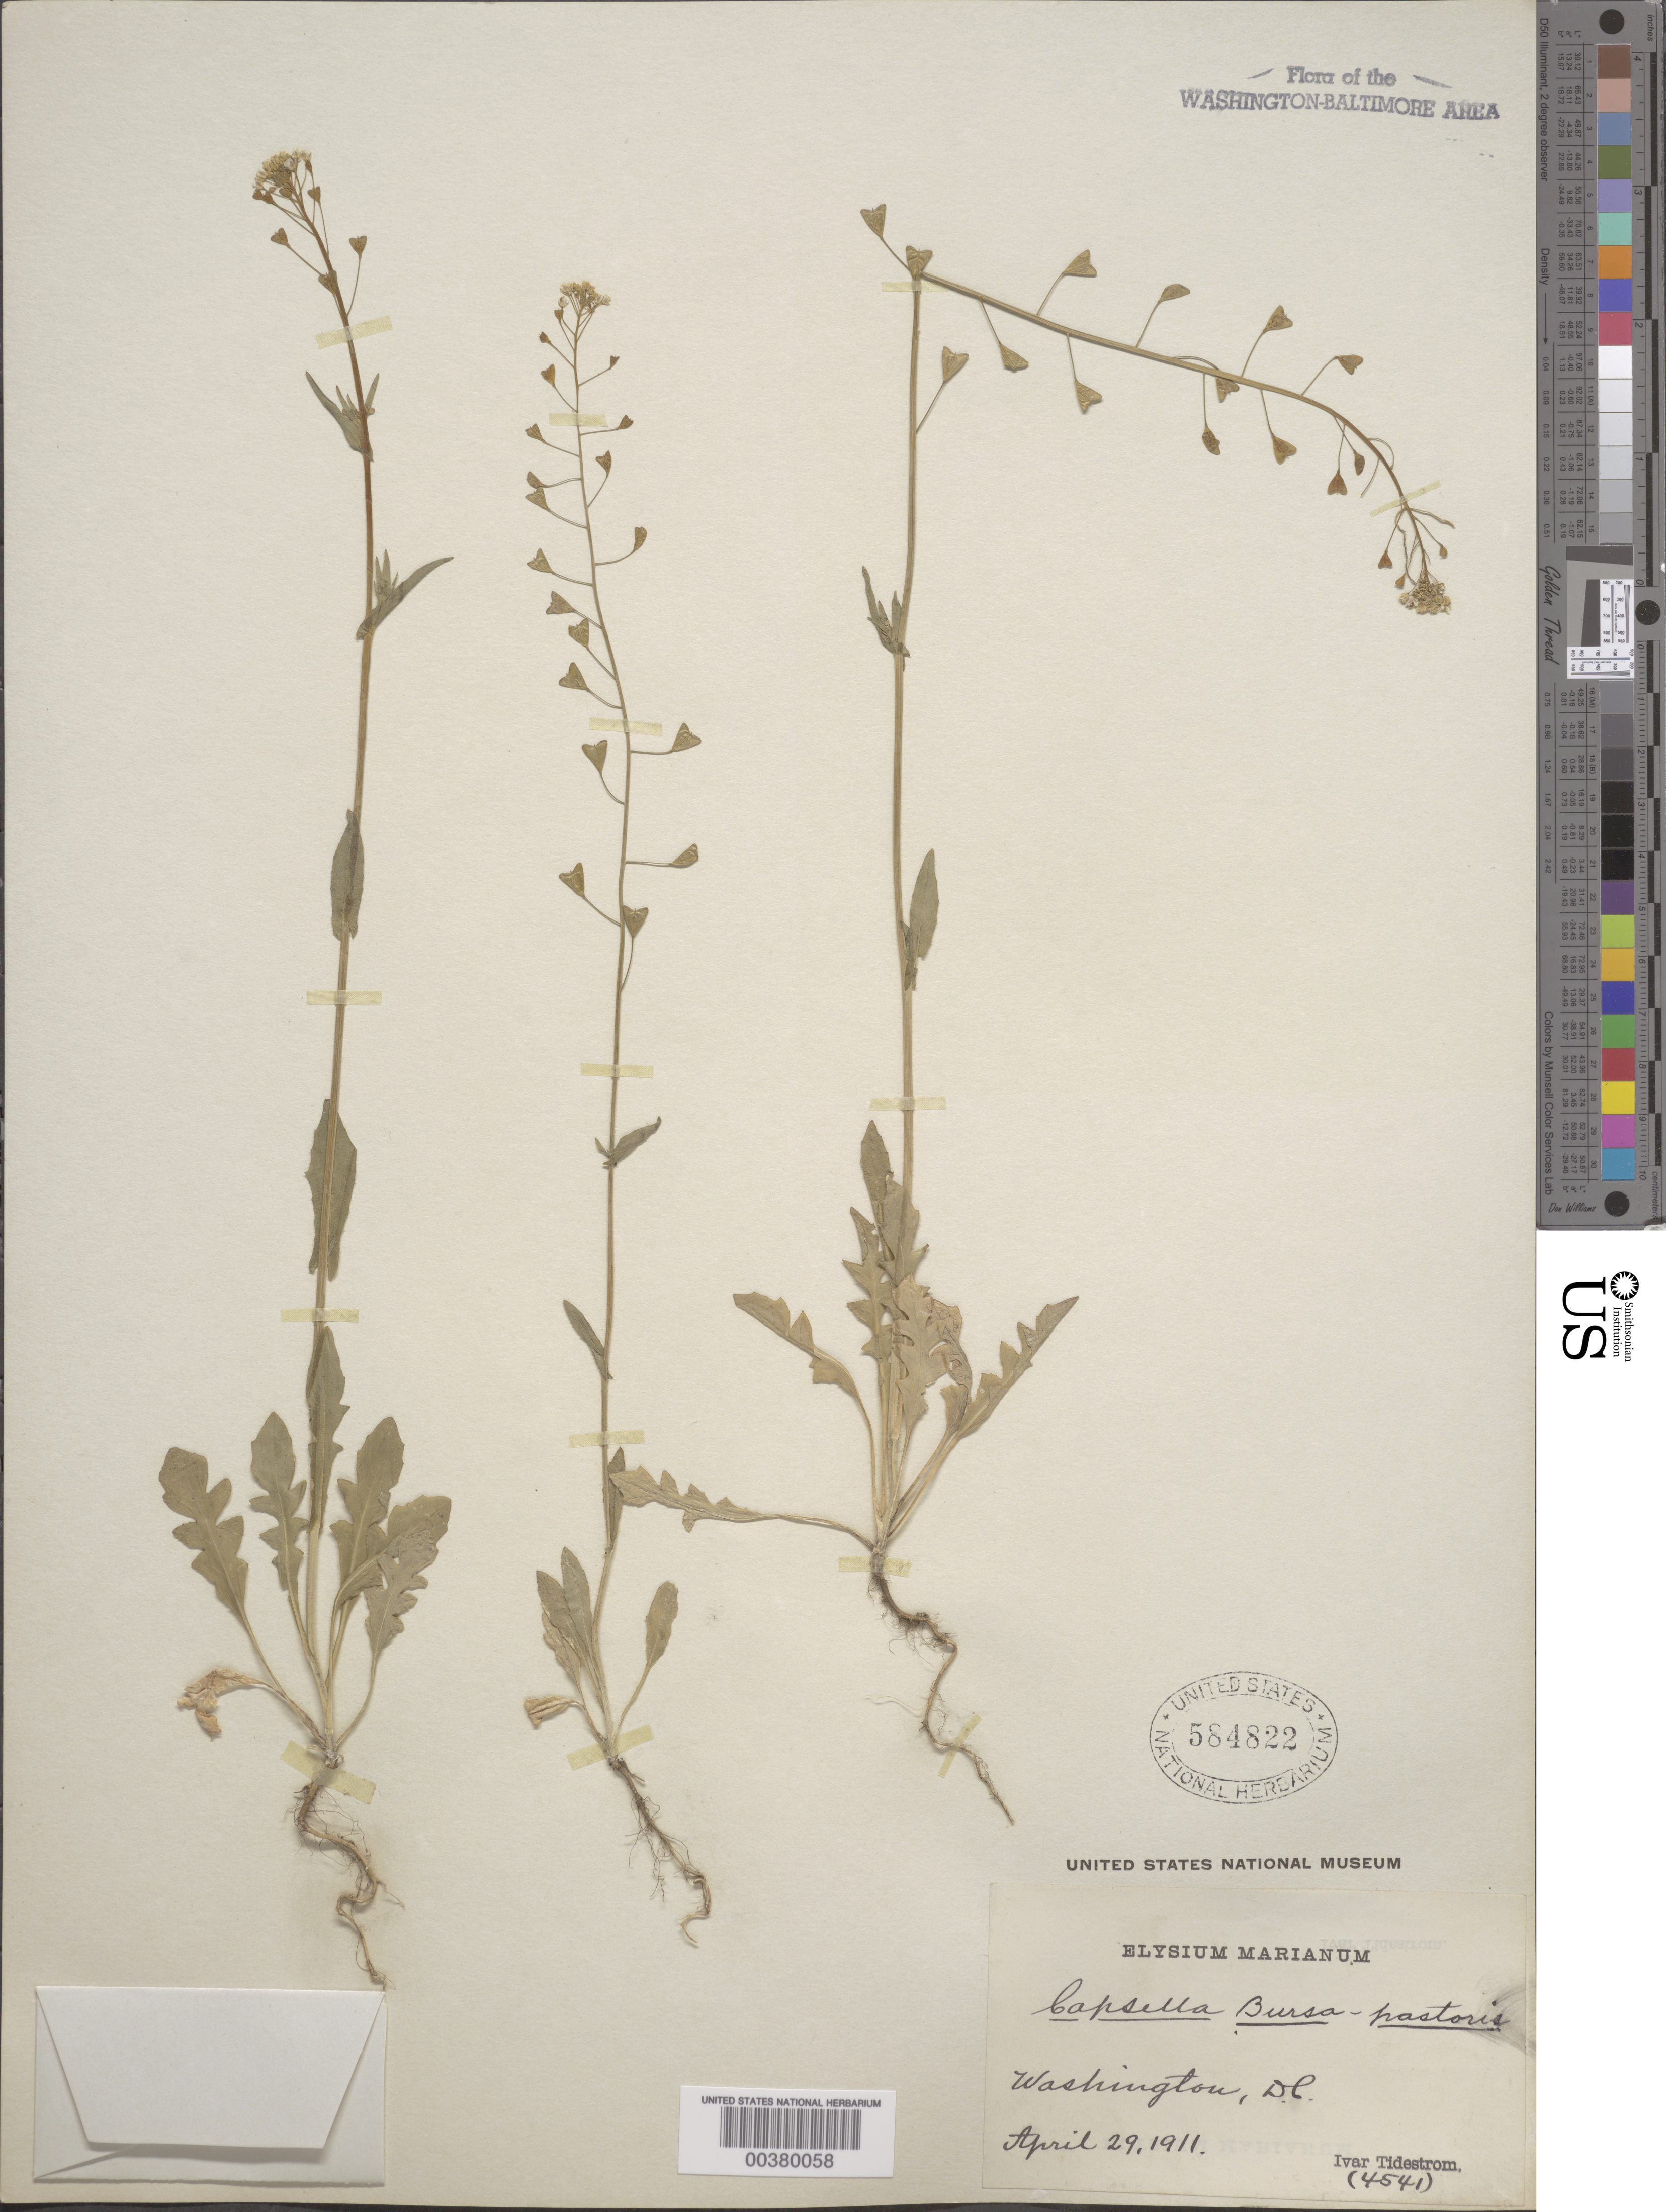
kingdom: Plantae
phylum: Tracheophyta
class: Magnoliopsida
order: Brassicales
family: Brassicaceae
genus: Capsella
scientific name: Capsella bursa-pastoris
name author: (L.) Medik.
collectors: I. F. Tidestrom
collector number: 4541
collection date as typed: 29 Apr 1911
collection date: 1911-04-29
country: United States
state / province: District of Columbia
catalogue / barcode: US 584822